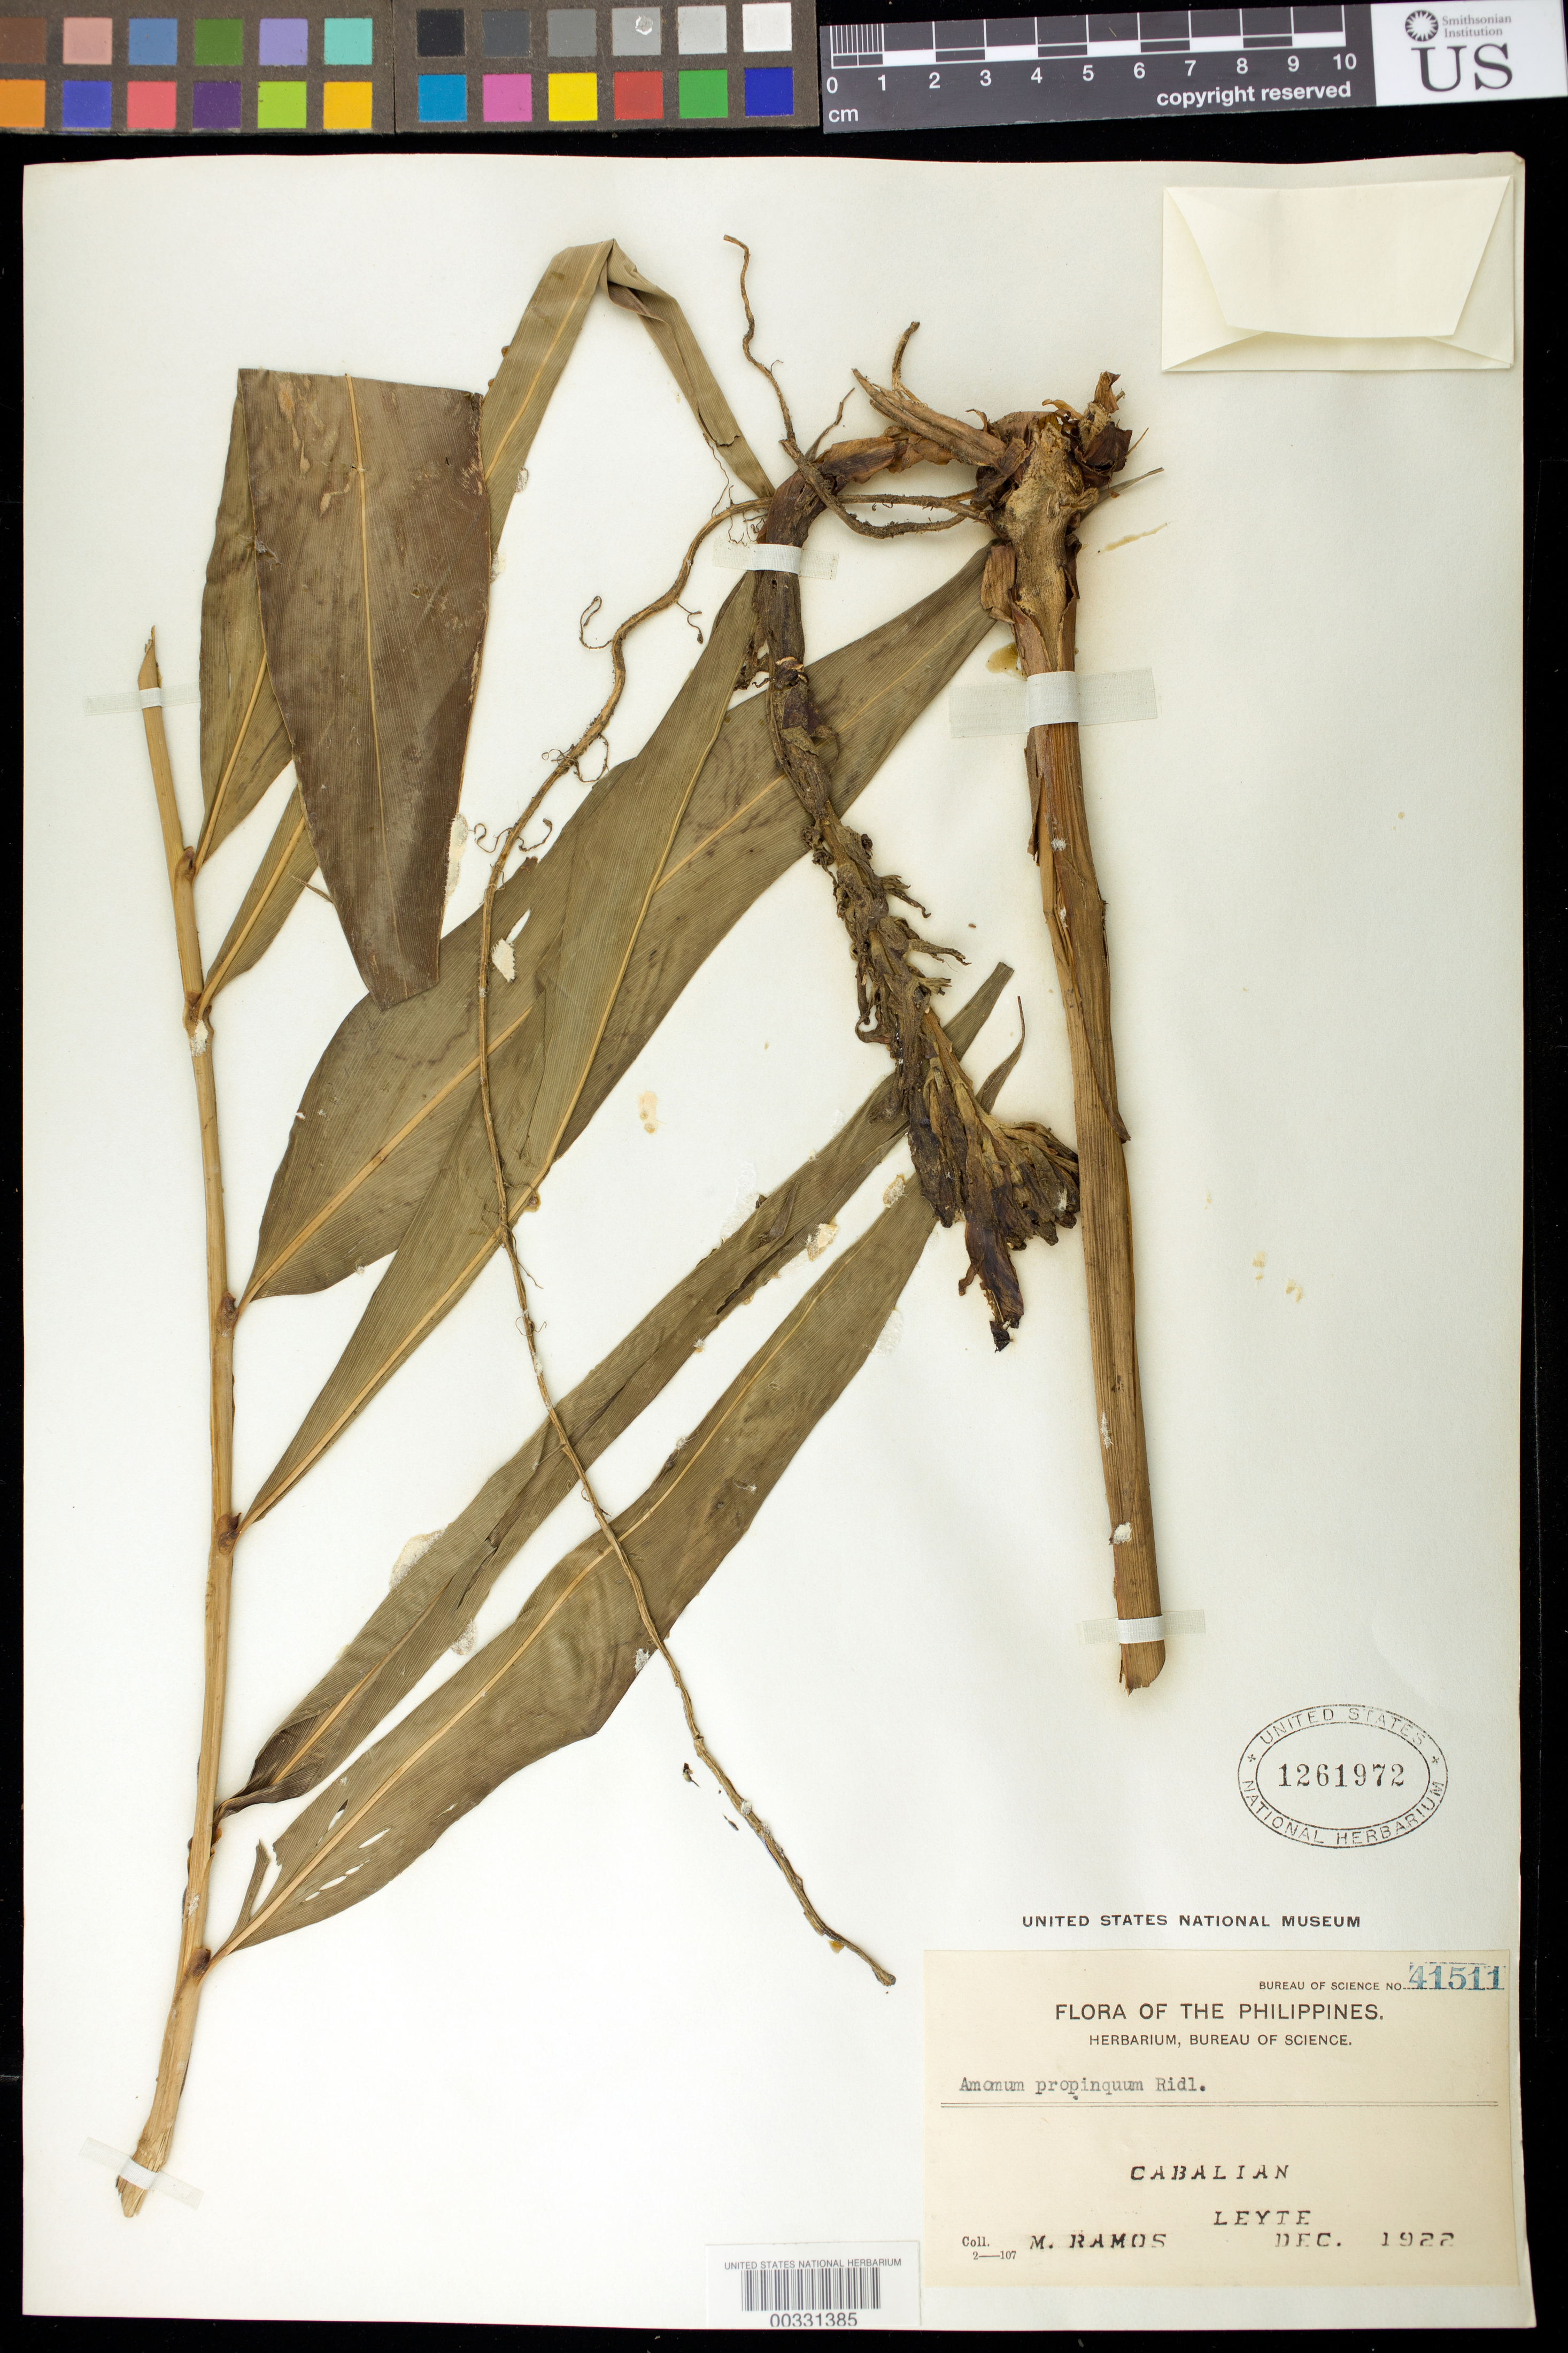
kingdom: Plantae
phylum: Tracheophyta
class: Liliopsida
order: Zingiberales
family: Zingiberaceae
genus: Meistera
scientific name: Meistera propinqua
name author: (Ridl.) Škornick. & M.F. Newman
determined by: Docot, Rudolph Valentino A.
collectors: M. Ramos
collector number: Bur. Sci. 41511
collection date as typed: Dec 1922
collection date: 1922-12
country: Philippines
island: Leyte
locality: Cabalian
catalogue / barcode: US 1261972